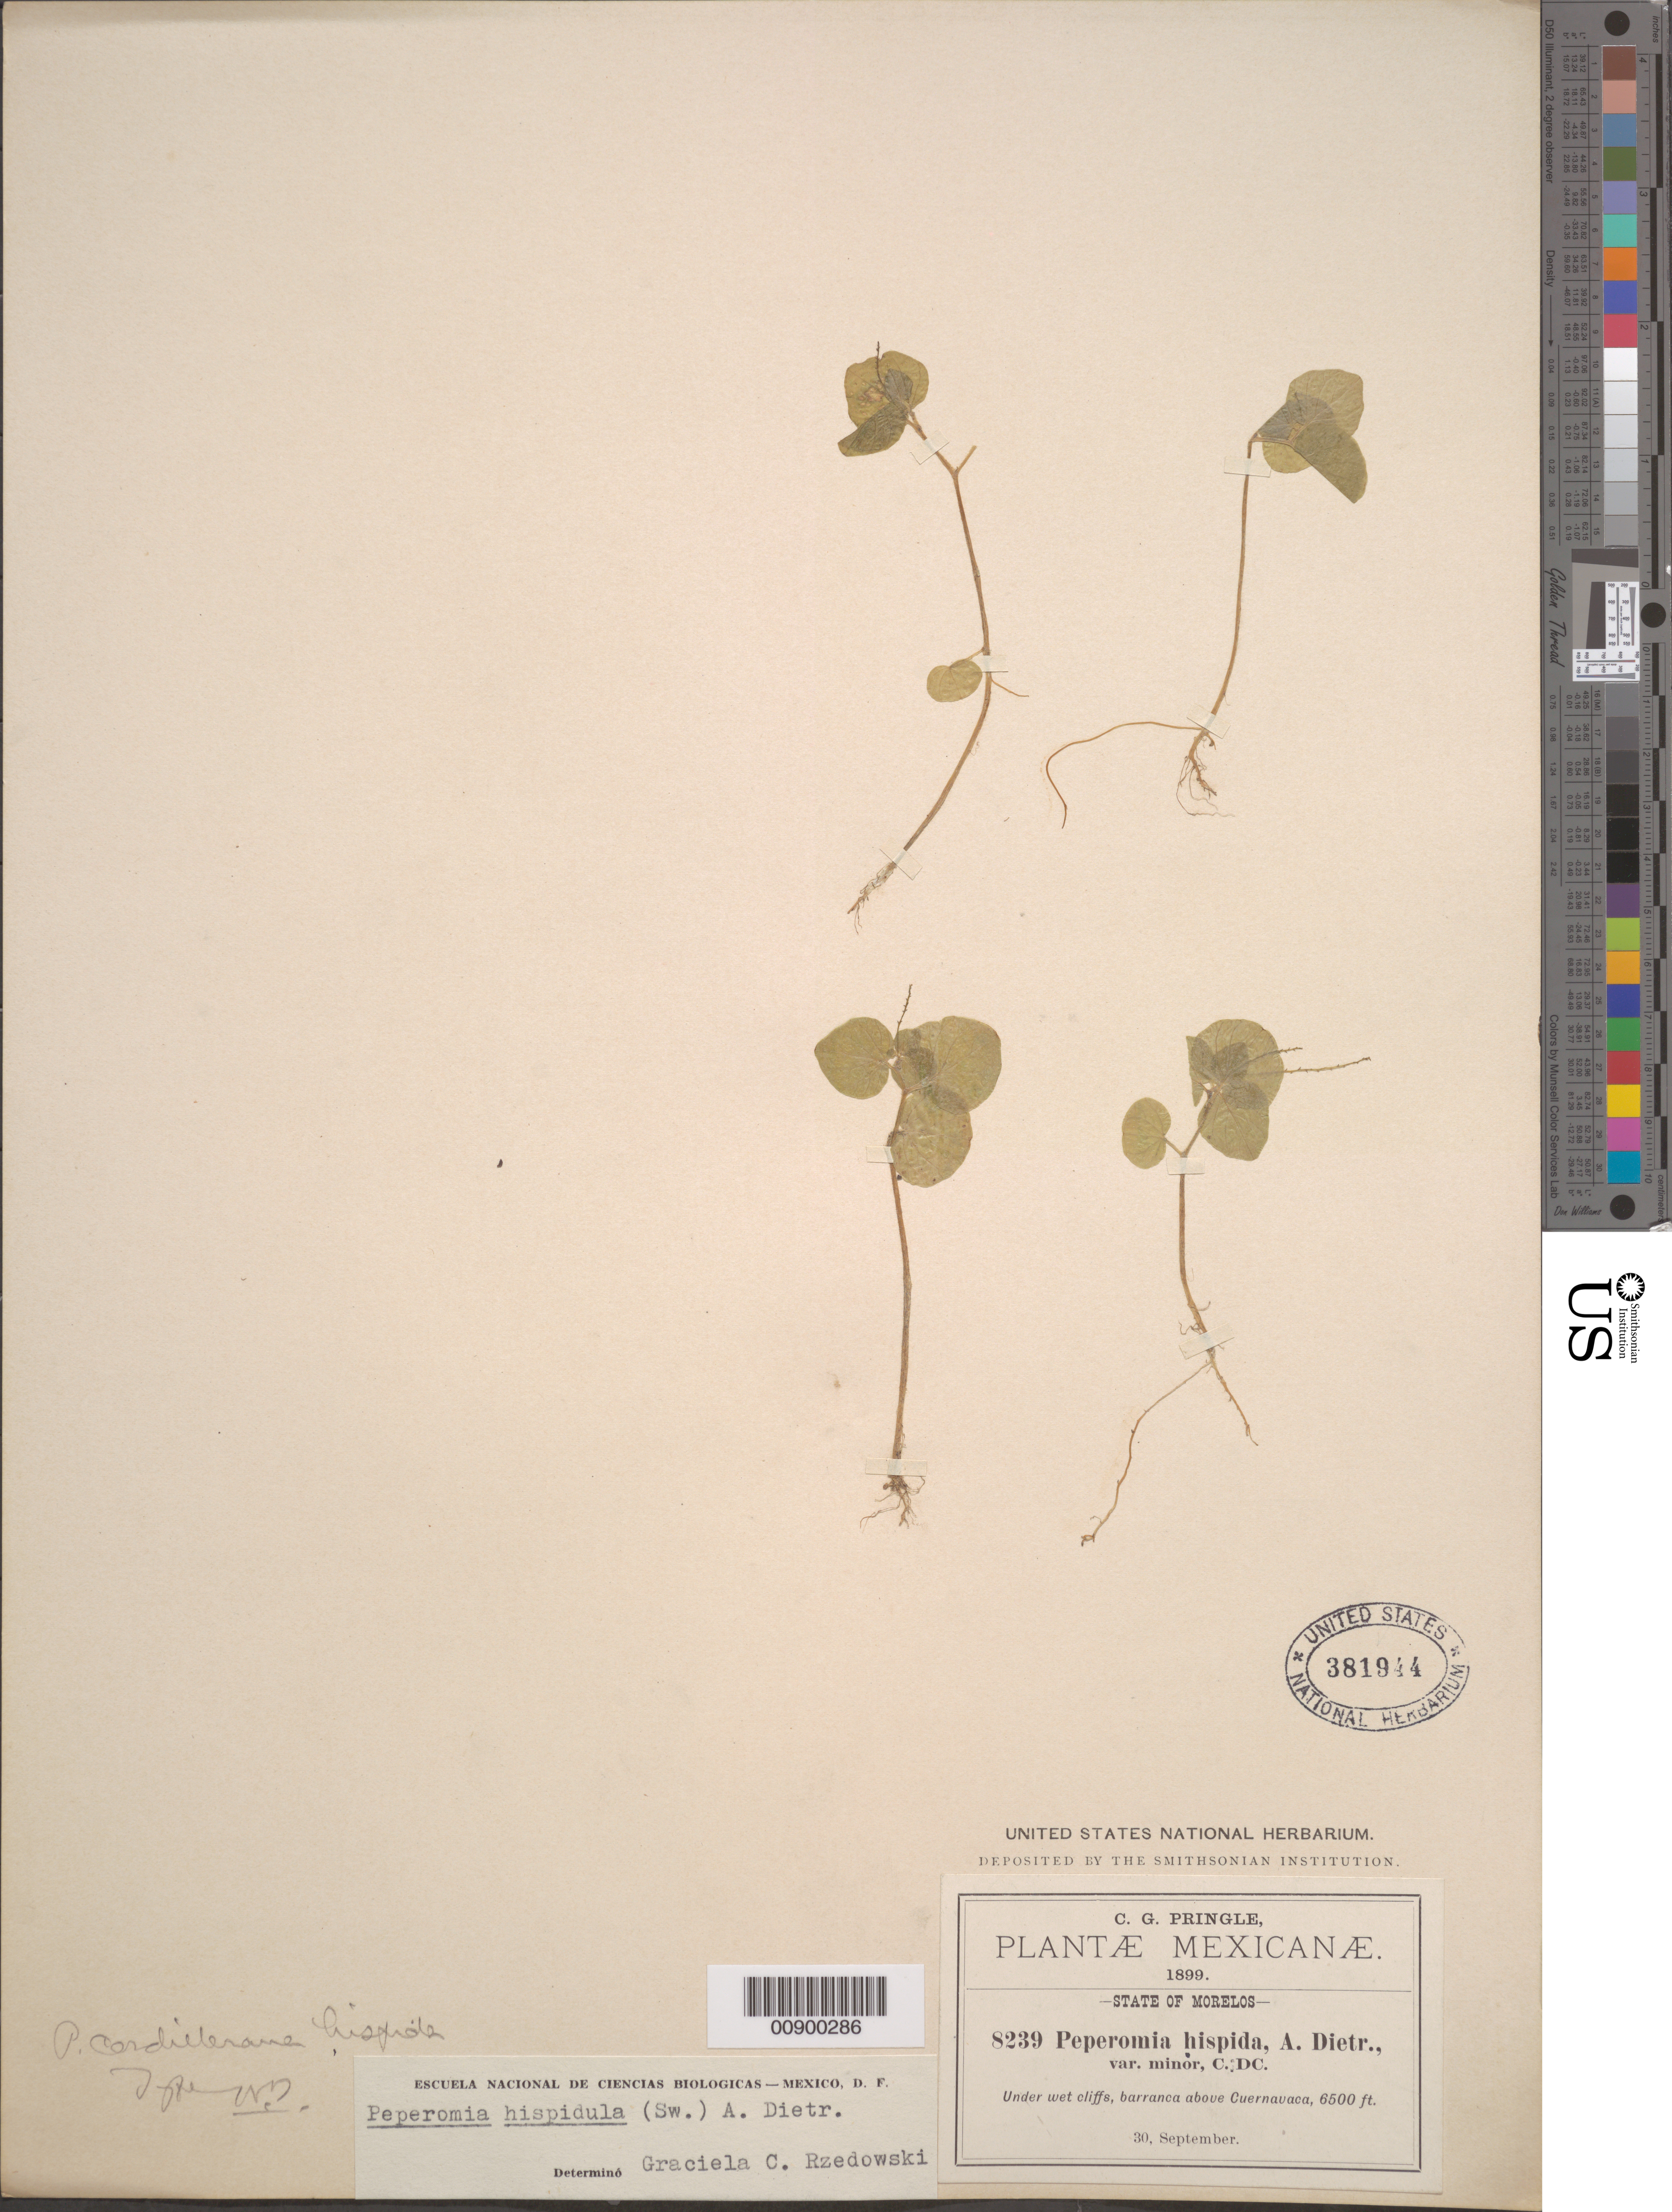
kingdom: Plantae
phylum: Tracheophyta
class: Magnoliopsida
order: Piperales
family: Piperaceae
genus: Peperomia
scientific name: Peperomia hispiduliformis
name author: Trel. in Moldenke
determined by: Jiménez, José Estaban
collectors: C. G. Pringle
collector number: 8239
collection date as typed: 30 Sep 1899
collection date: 1899-09-30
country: Mexico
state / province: Morelos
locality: Barranca above Cuernavaca, Morelos.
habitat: Under wet cliffs.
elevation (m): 1981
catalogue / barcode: US 381944